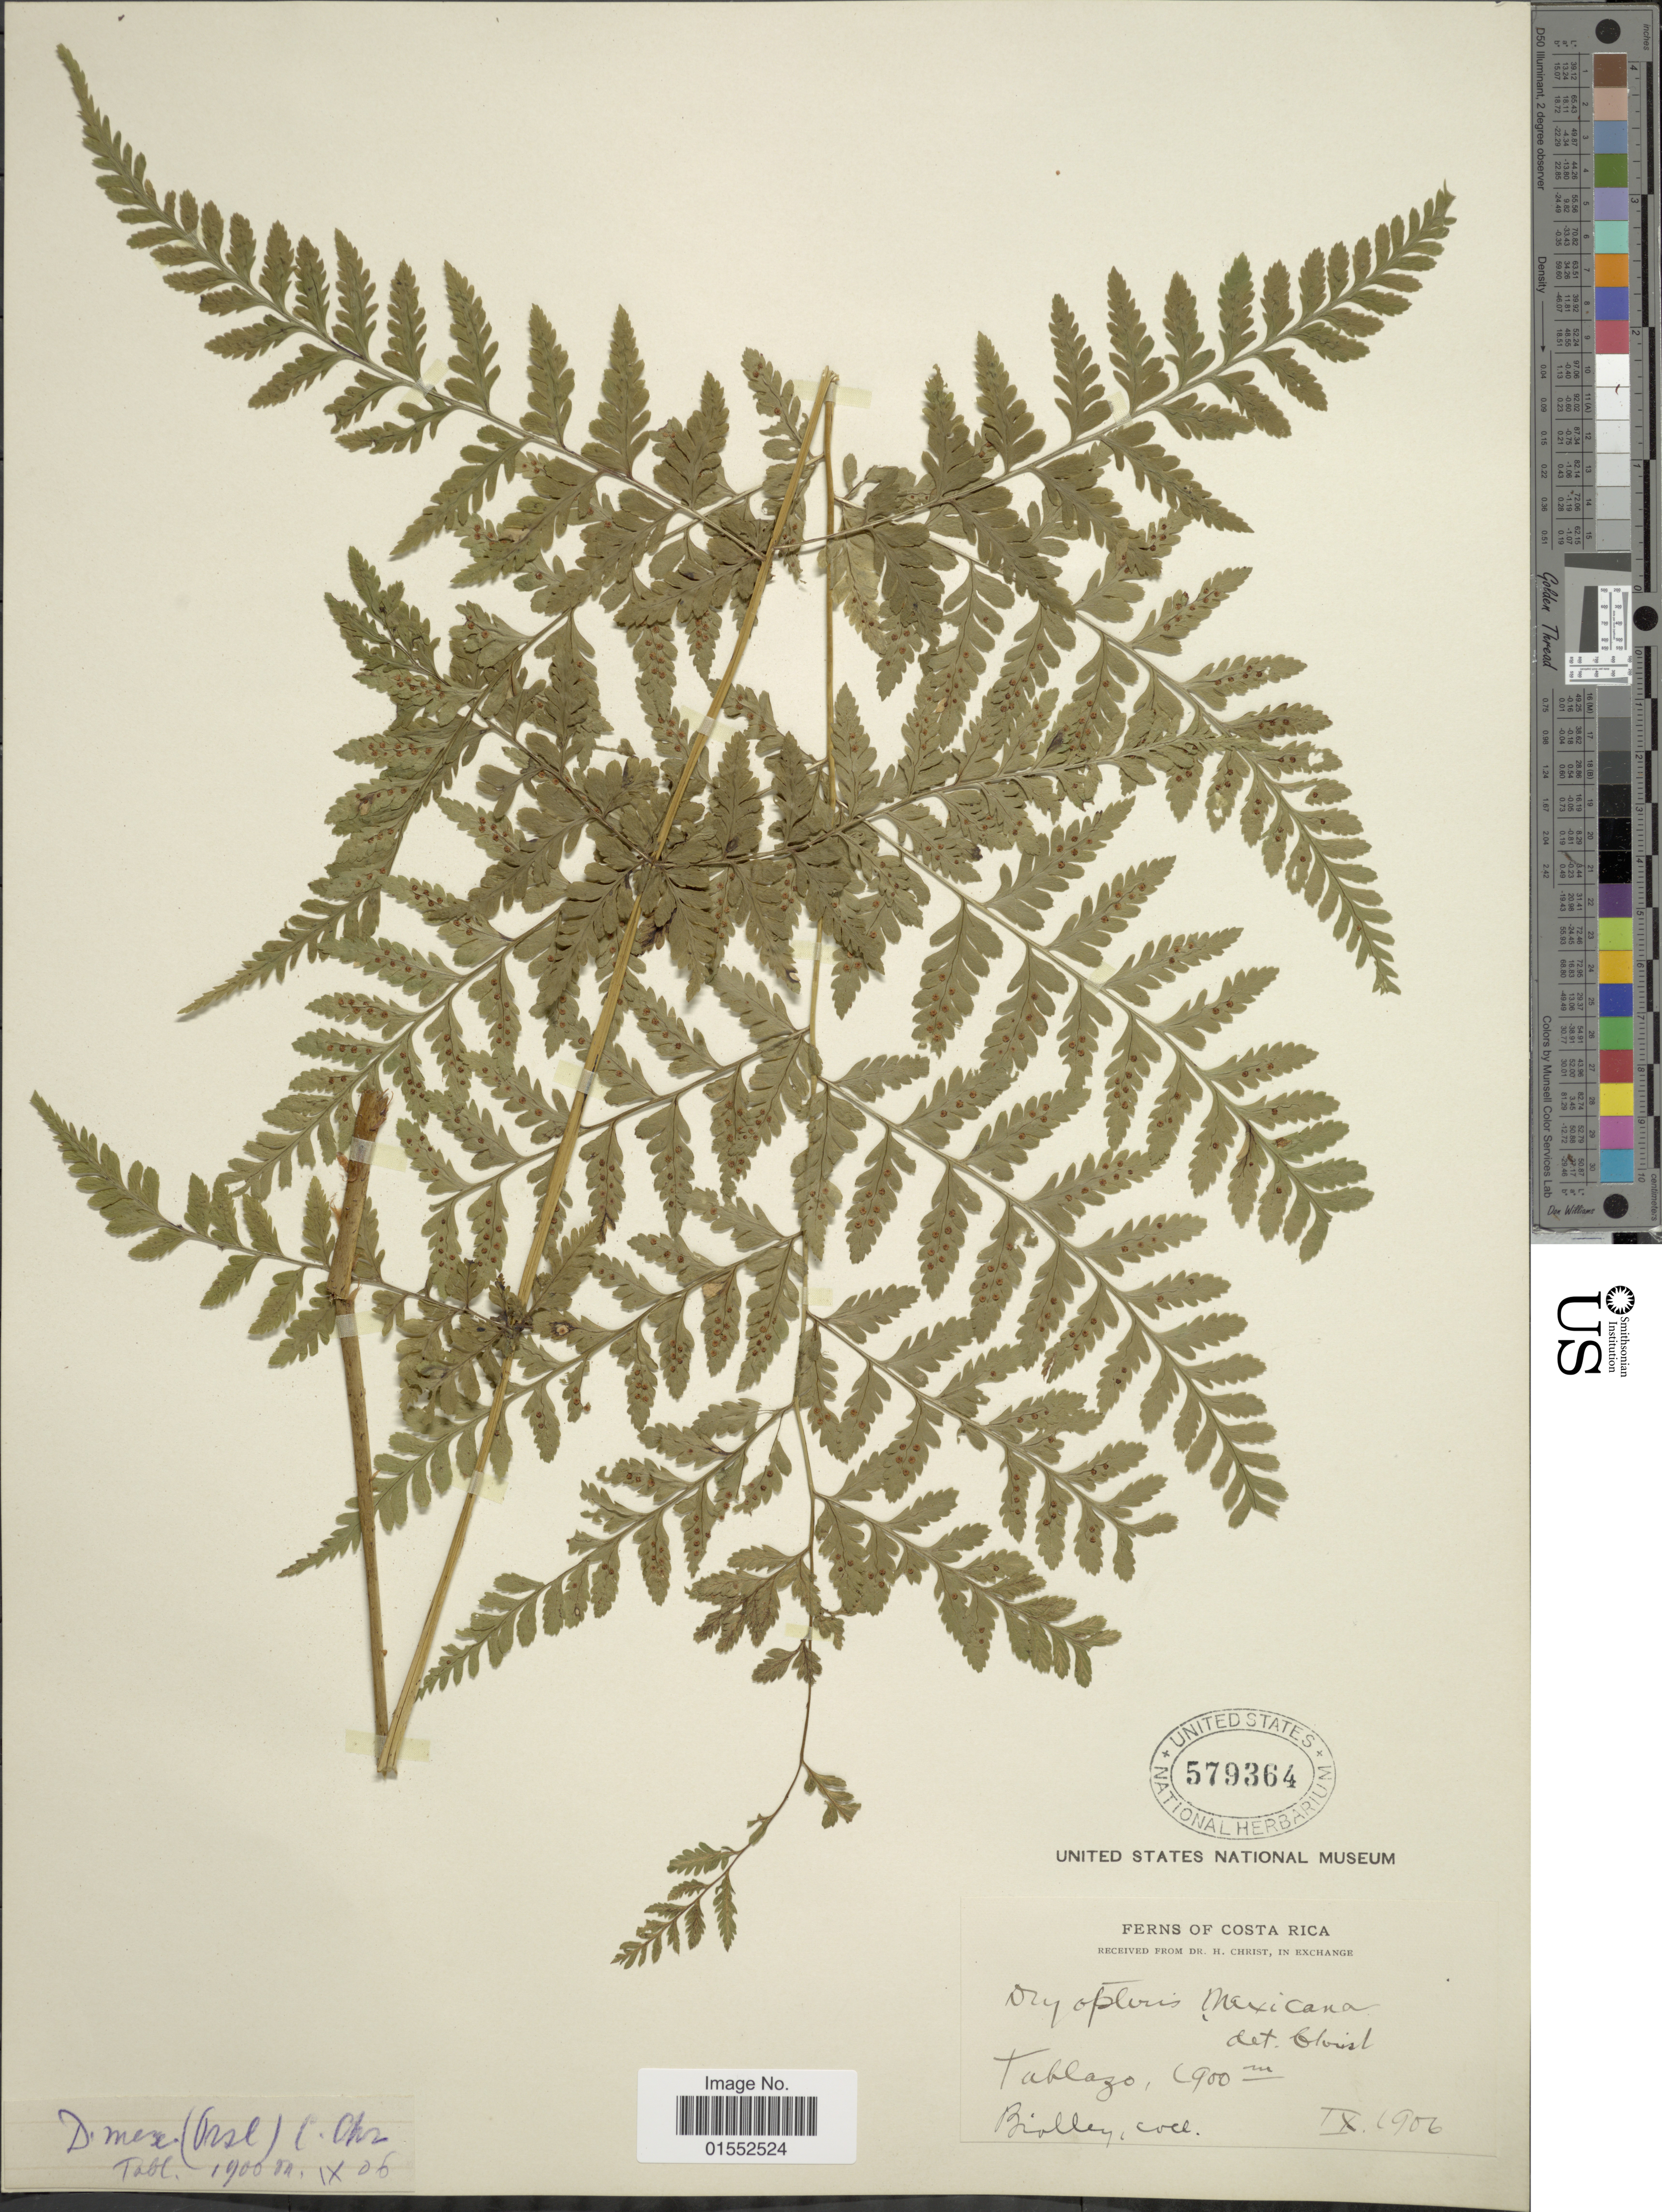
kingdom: Plantae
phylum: Tracheophyta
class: Polypodiopsida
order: Polypodiales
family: Dryopteridaceae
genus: Dryopteris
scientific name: Dryopteris patula var. serrata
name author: (Mett.) C.V. Morton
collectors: Biolley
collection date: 1906-09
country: Costa Rica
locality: Costa Rica. Tablazo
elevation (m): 1900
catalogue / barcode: US 579364